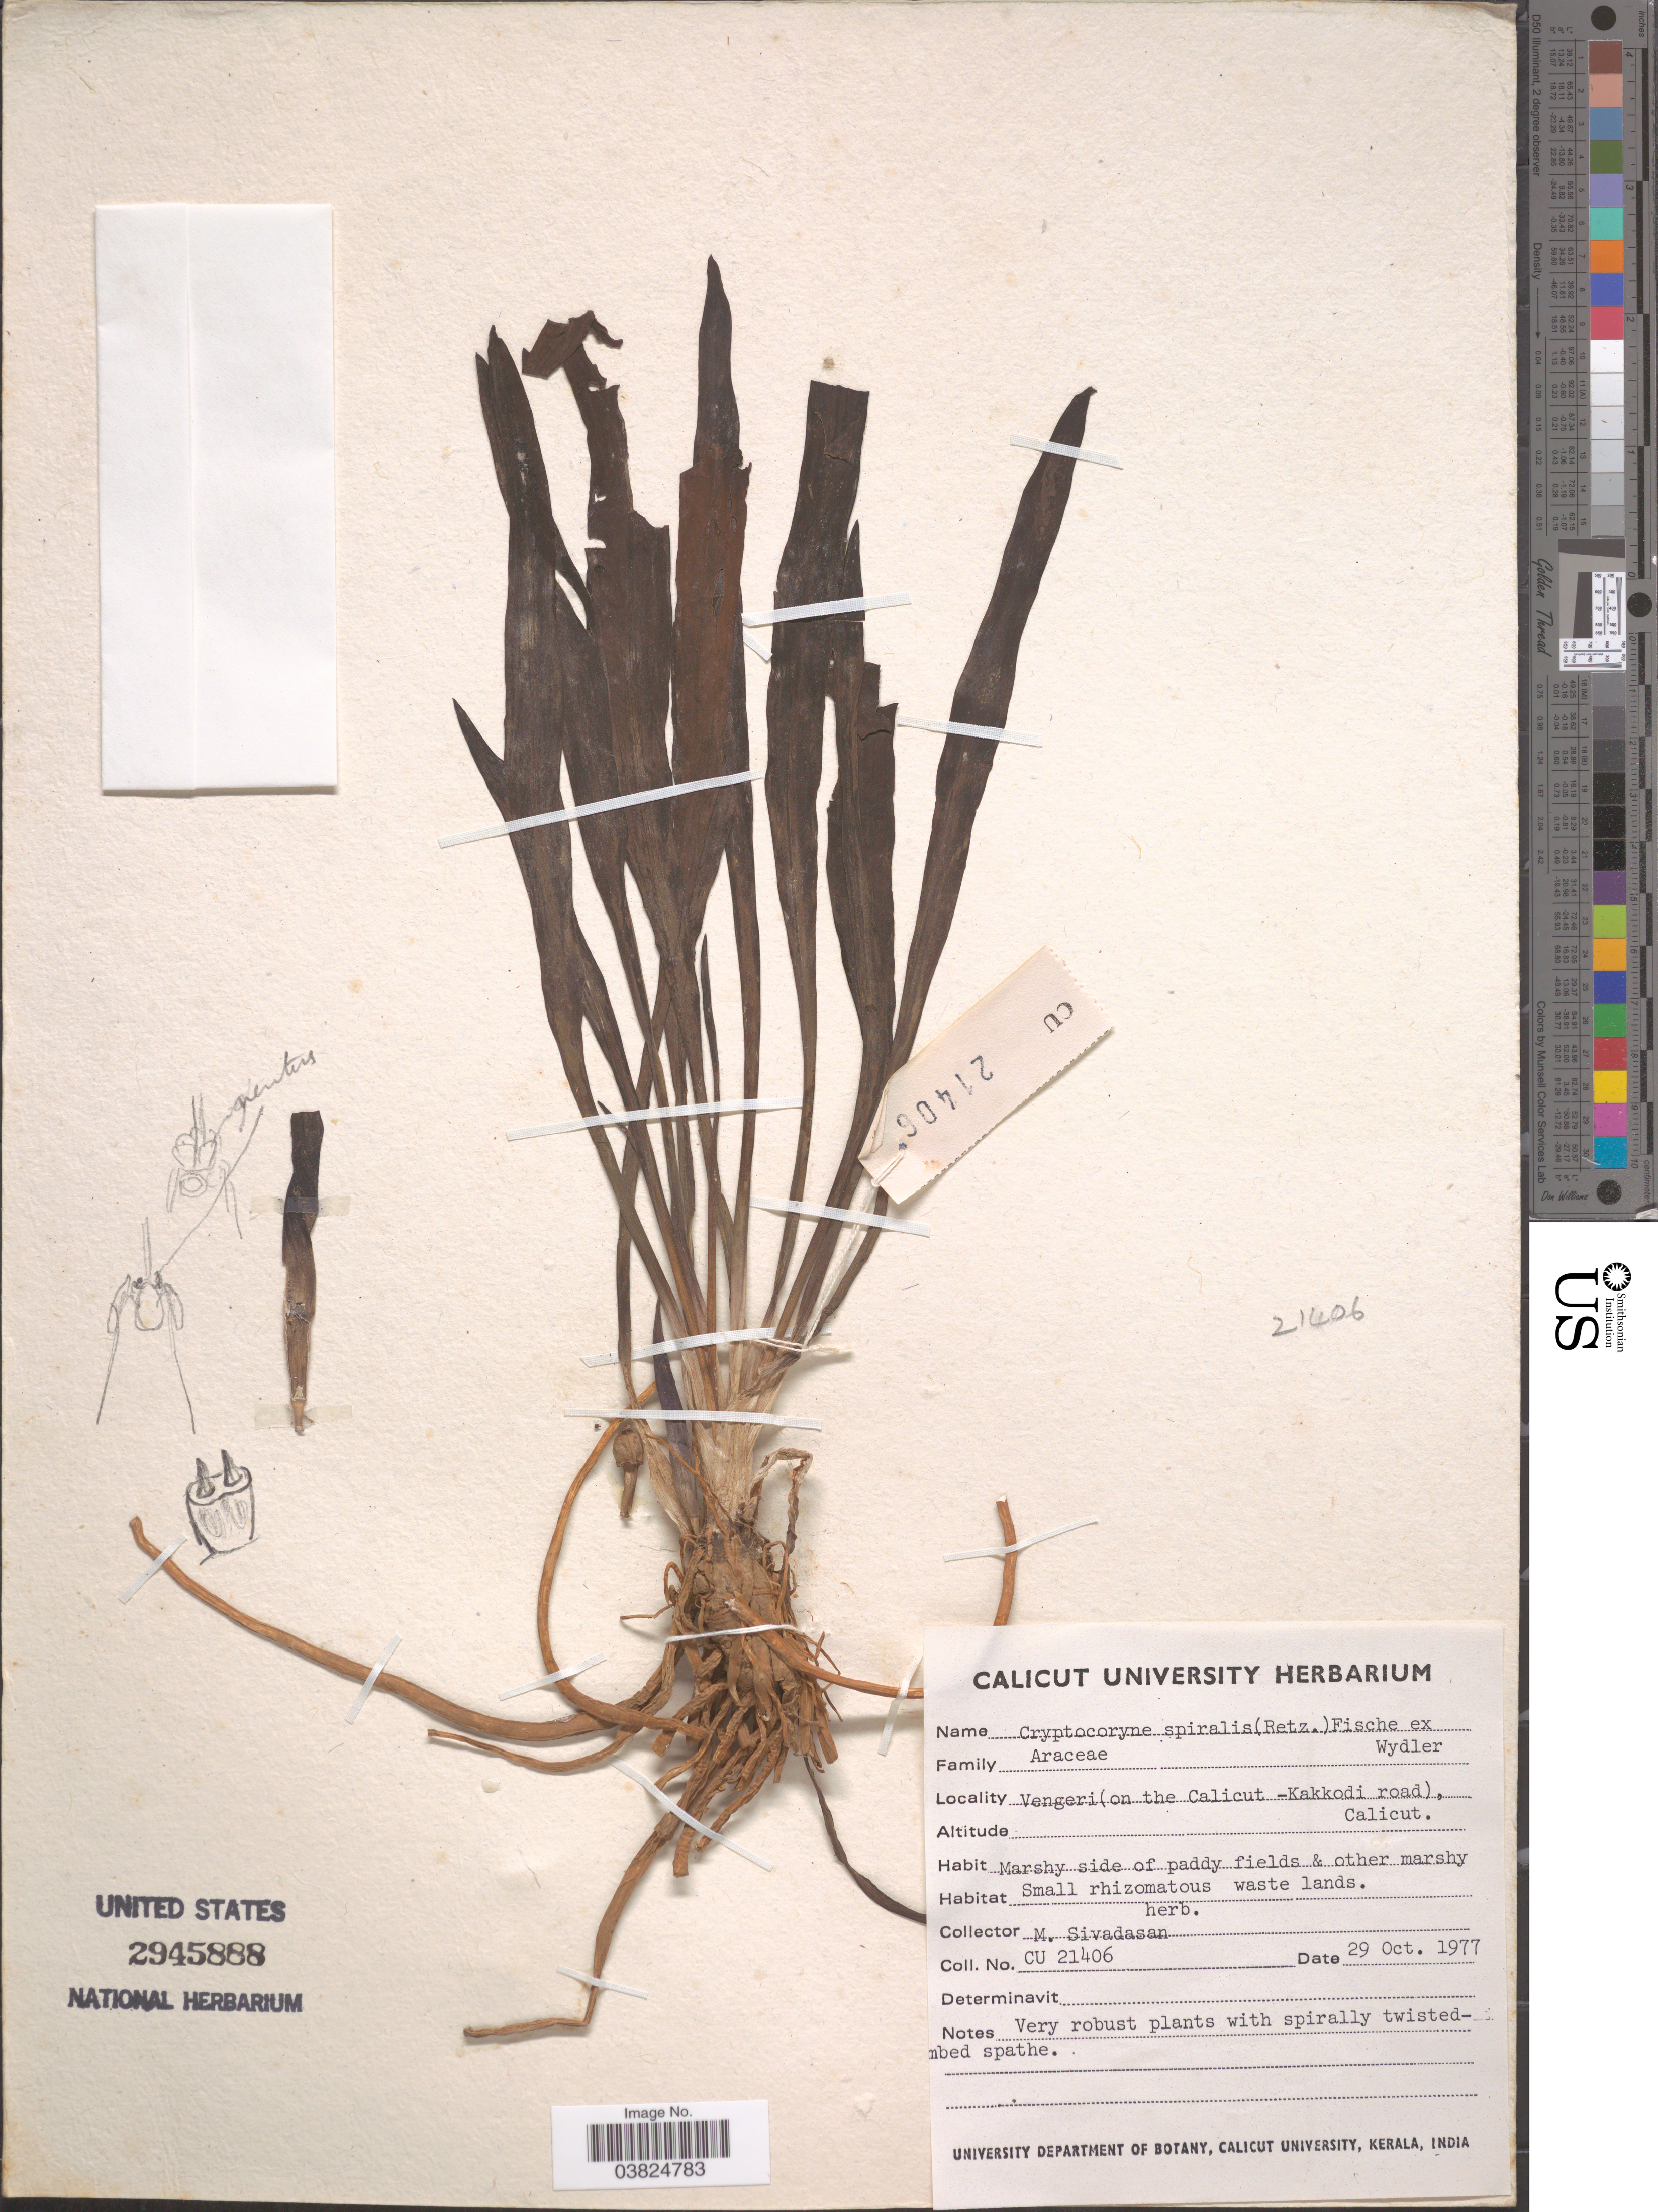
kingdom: Plantae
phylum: Tracheophyta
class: Liliopsida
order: Alismatales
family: Araceae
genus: Cryptocoryne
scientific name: Cryptocoryne spiralis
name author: (Retz.) Fisch. ex Wydler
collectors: M. Sivadasan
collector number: CU21406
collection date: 1977-10-29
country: India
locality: Vengeri (on the Calicut - Kakkodi road), Calicut.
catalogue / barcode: US 2945888